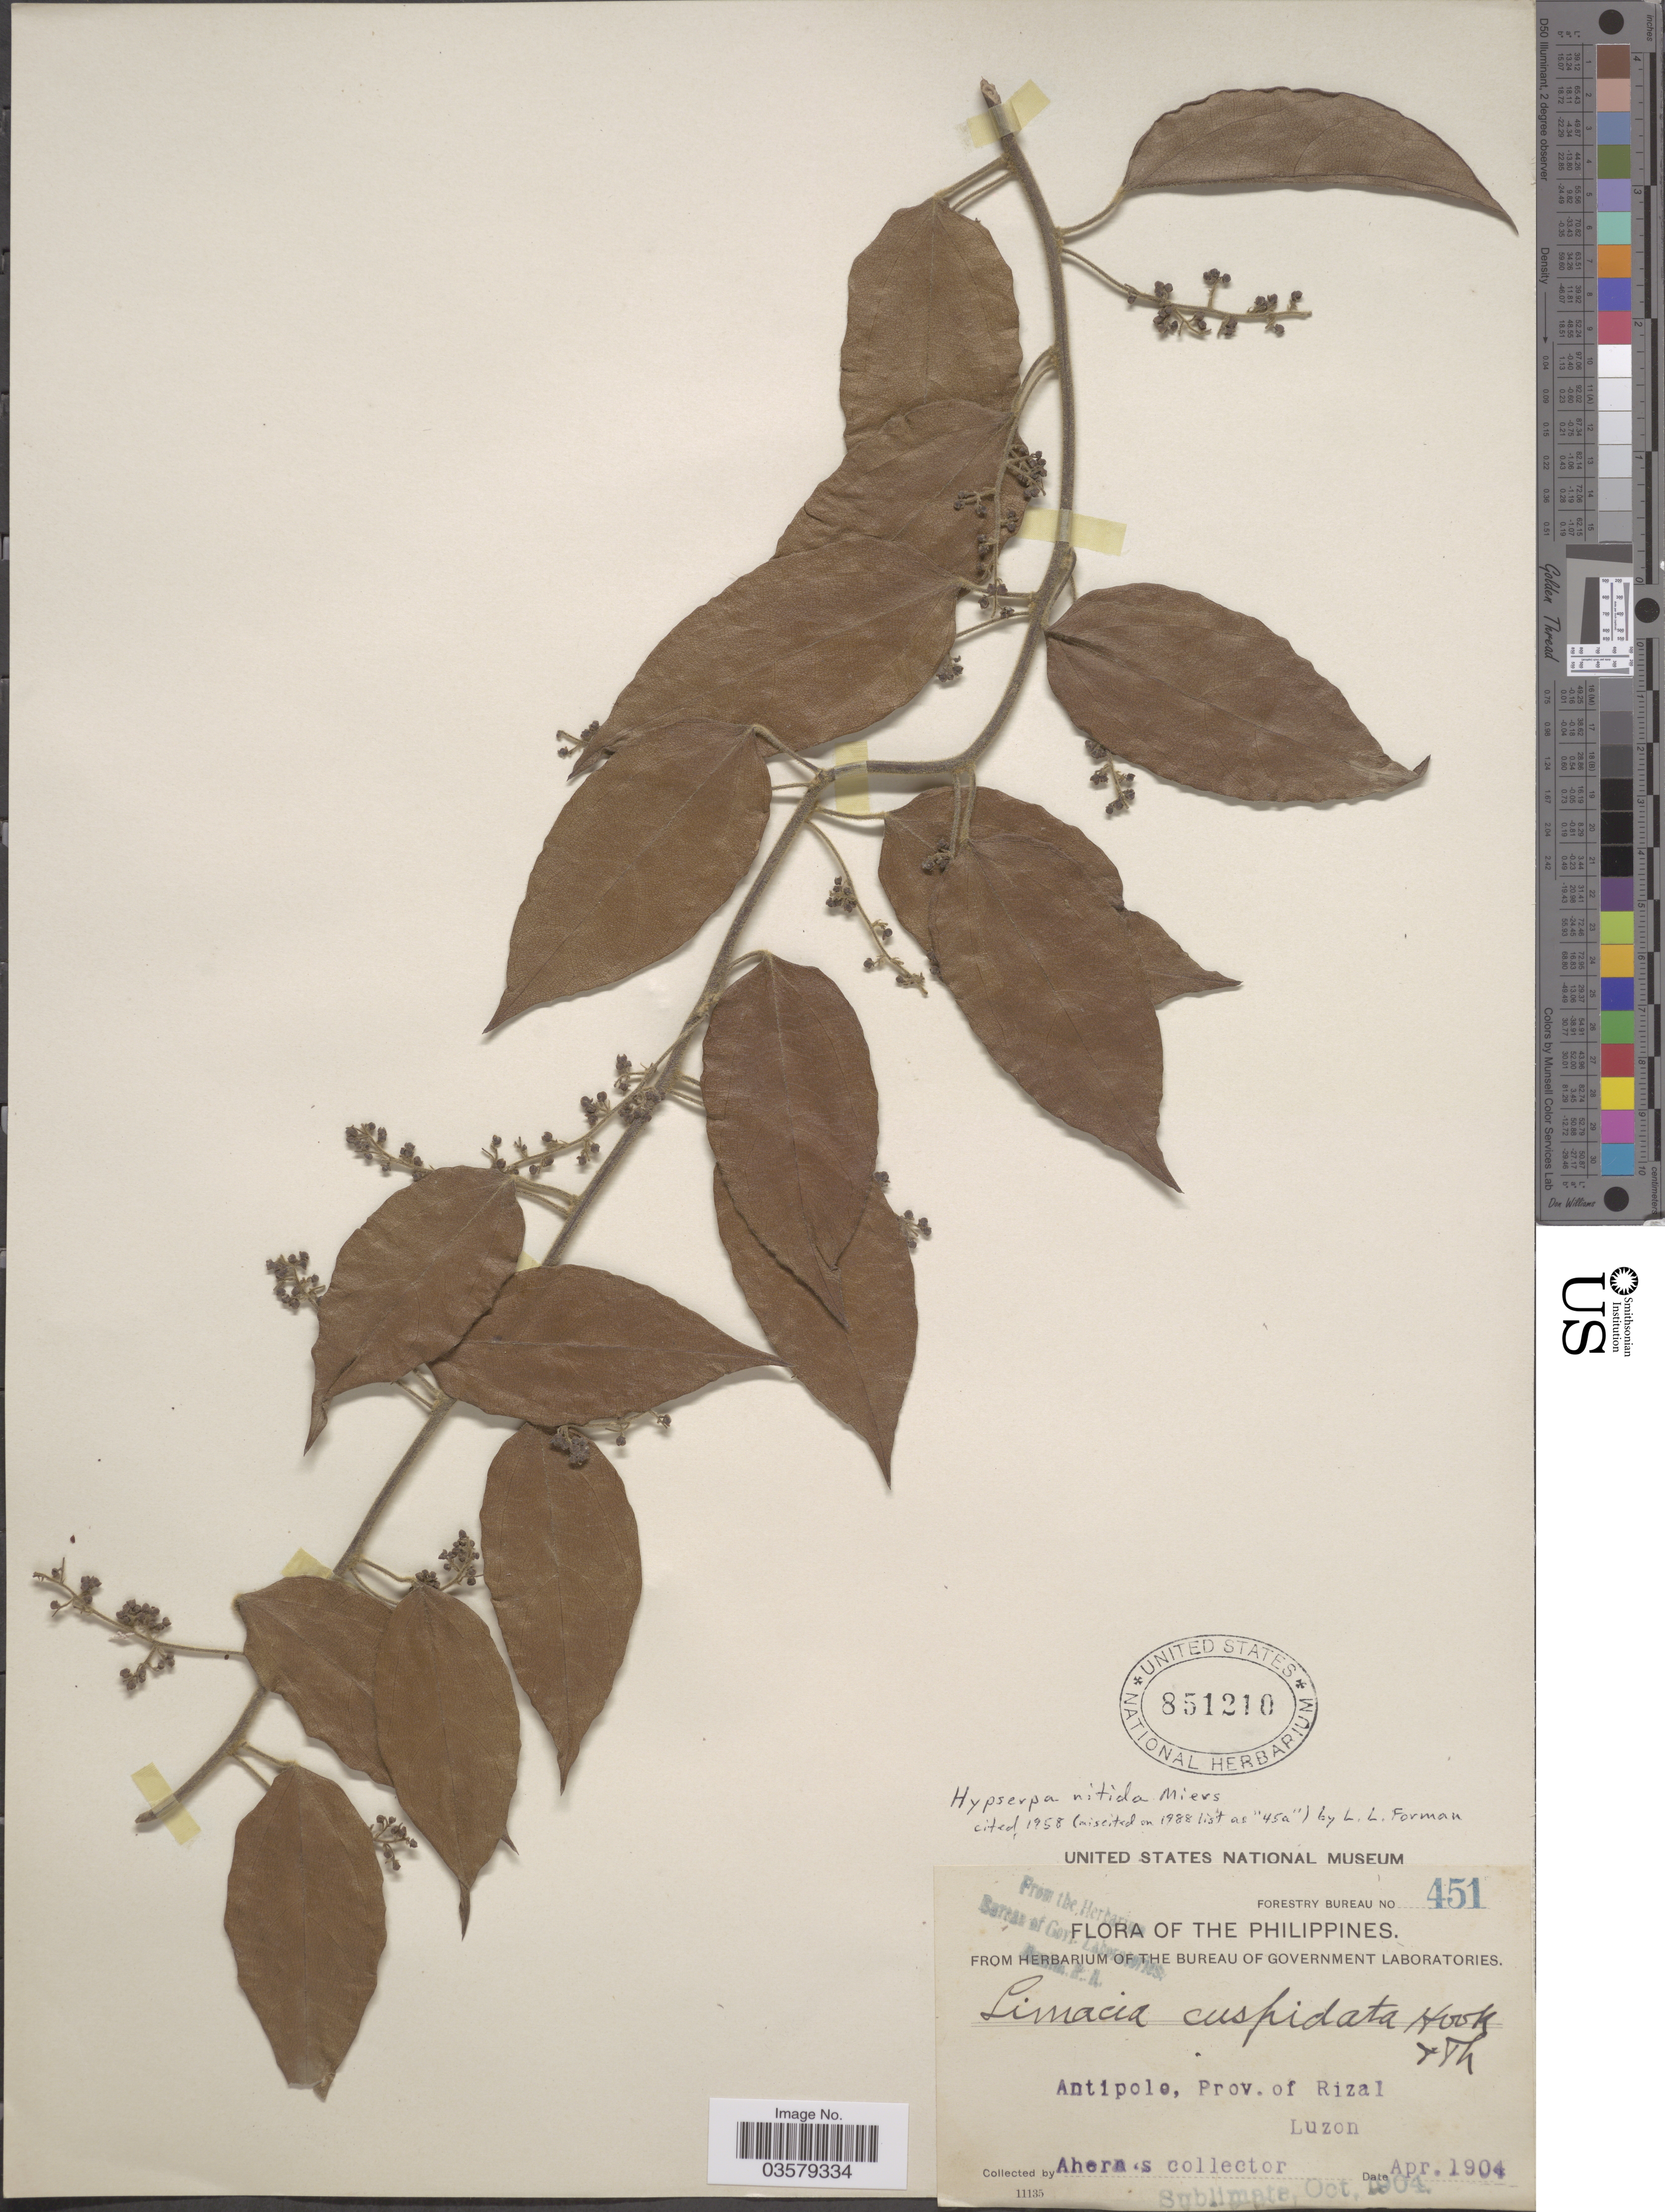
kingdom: Plantae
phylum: Tracheophyta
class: Magnoliopsida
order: Ranunculales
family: Menispermaceae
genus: Hypserpa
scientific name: Hypserpa nitida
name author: Miers ex Benth.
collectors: Ahern's collector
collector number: Forestry Bureau 451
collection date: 1904-04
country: Philippines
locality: Antipolo, Prov. of Rizal, Luzon.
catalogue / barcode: US 851210